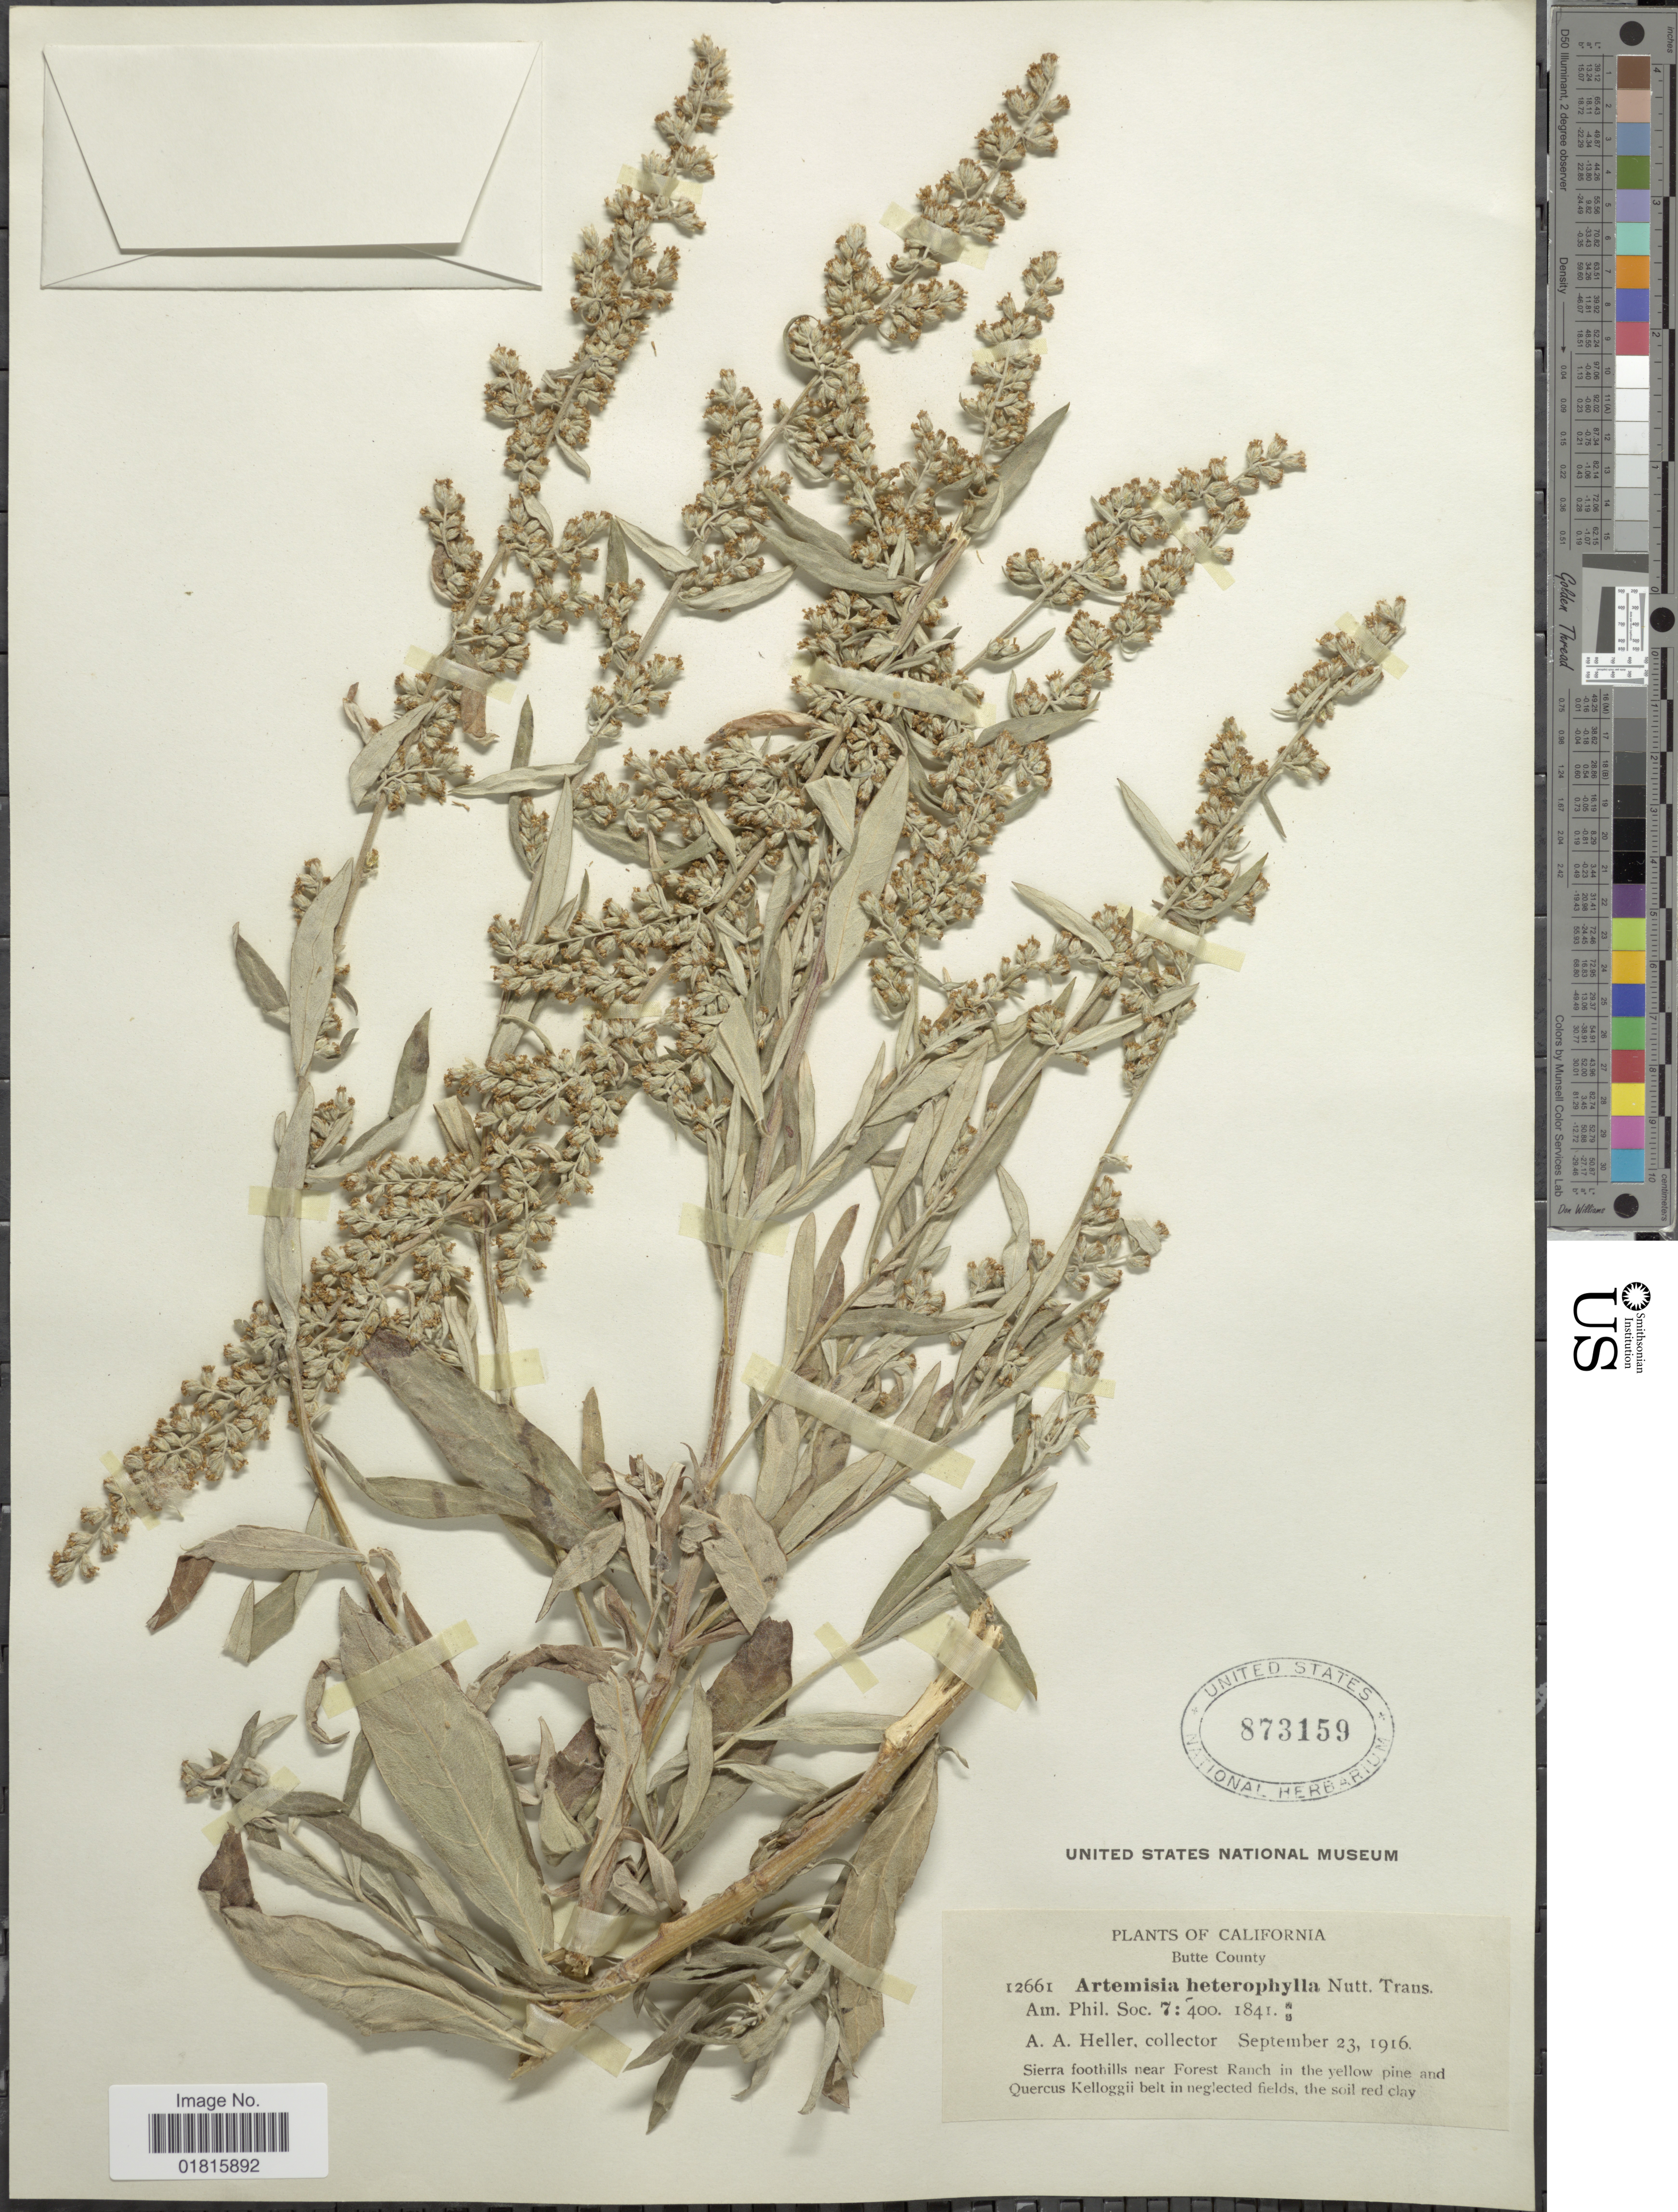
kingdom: Plantae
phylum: Tracheophyta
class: Magnoliopsida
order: Asterales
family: Asteraceae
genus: Artemisia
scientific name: Artemisia heterophylla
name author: Nutt.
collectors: A. A. Heller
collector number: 12661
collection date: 1916-09-23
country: United States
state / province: California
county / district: Butte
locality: Butte County, Sierra foothills near Forest Ranch in the yellow pine and Quercus Kelloggi belt in neglected fields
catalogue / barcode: US 873159